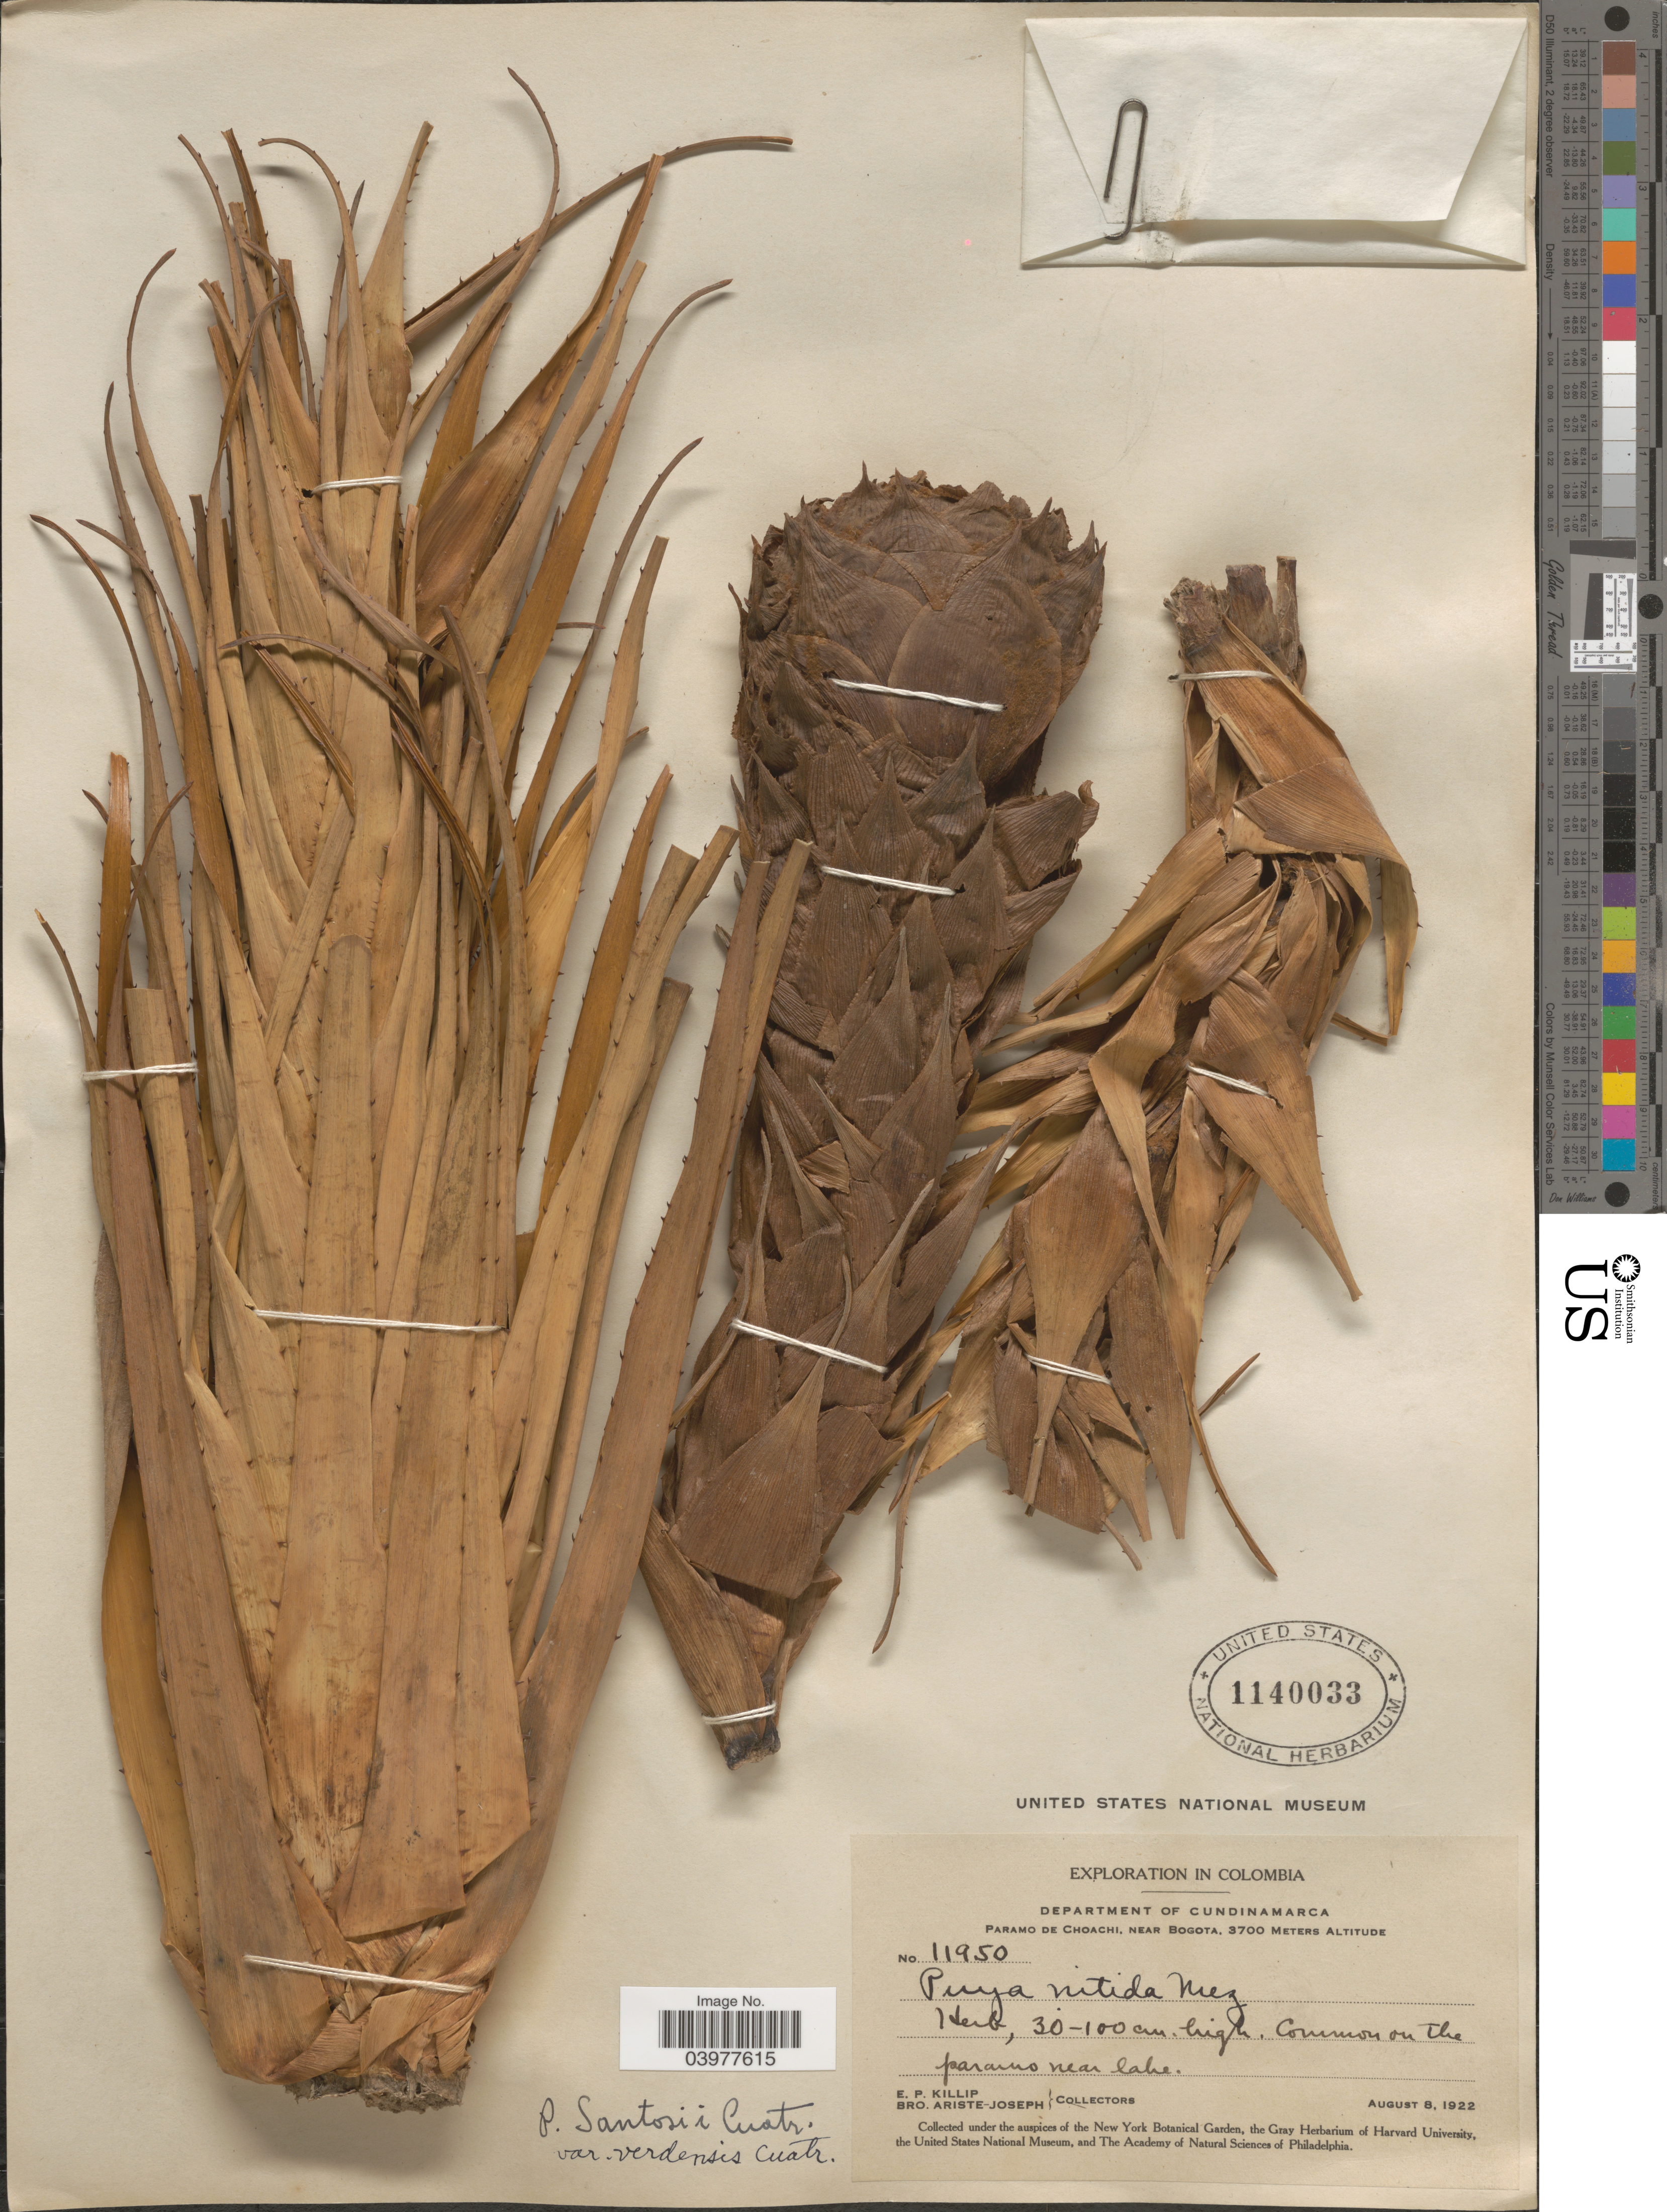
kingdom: Plantae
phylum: Tracheophyta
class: Liliopsida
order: Poales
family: Bromeliaceae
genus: Puya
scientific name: Puya santosii var. verdensis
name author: Cuatrec.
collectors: E. P. Killip & Bro. Ariste-Joseph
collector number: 11950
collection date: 1922-08-08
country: Colombia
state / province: Cundinamarca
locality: Department of Cundinamarca. Paramo de Choachi, near Bogota.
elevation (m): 3700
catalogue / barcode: US 1140033